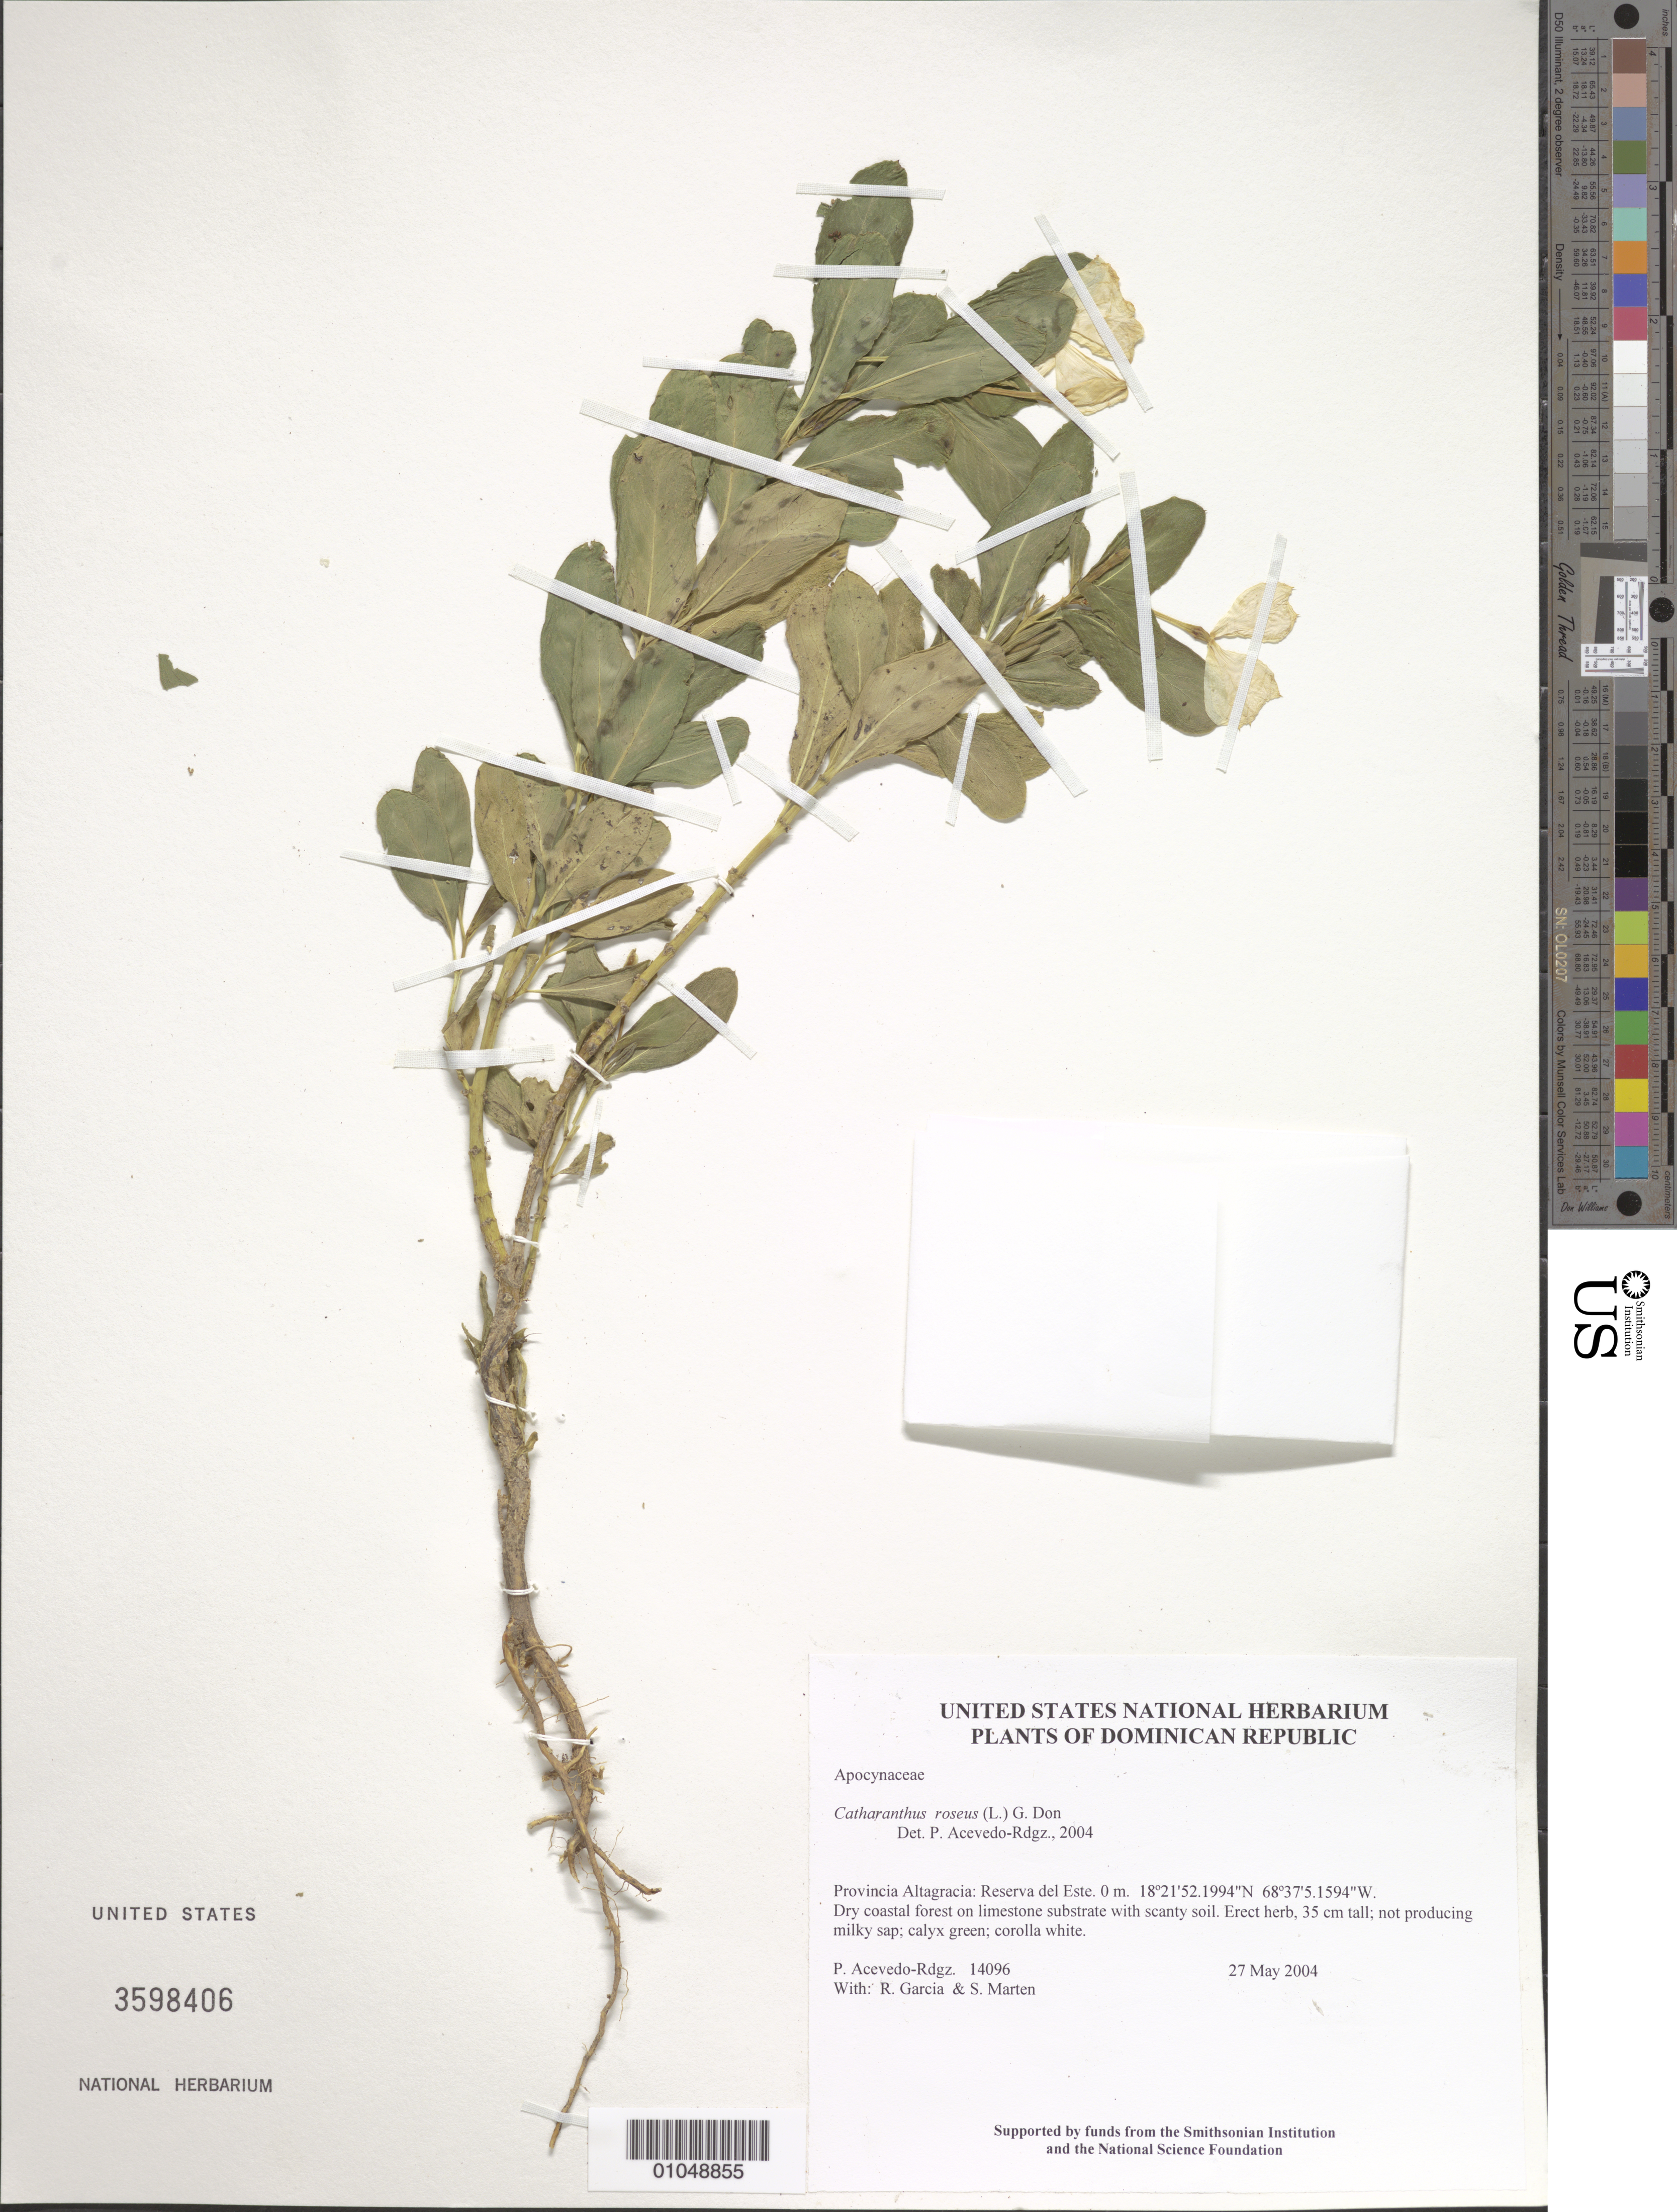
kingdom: Plantae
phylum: Tracheophyta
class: Magnoliopsida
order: Gentianales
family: Apocynaceae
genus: Catharanthus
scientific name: Catharanthus roseus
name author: (L.) G. Don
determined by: Acevedo-Rodríguez, P., (BOT), Smithsonian Institution - National Museum of Natural History (UNITED STATES)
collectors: P. Acevedo-Rodr., R. G. García & S. Marten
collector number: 14096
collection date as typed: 27 May 2004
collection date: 2004-05-27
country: Dominican Republic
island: Hispaniola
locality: Provincia Altagracia: Reserva del Este.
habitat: Dry coastal forest on limestone substrate with scanty soil.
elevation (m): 0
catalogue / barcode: US 3598406